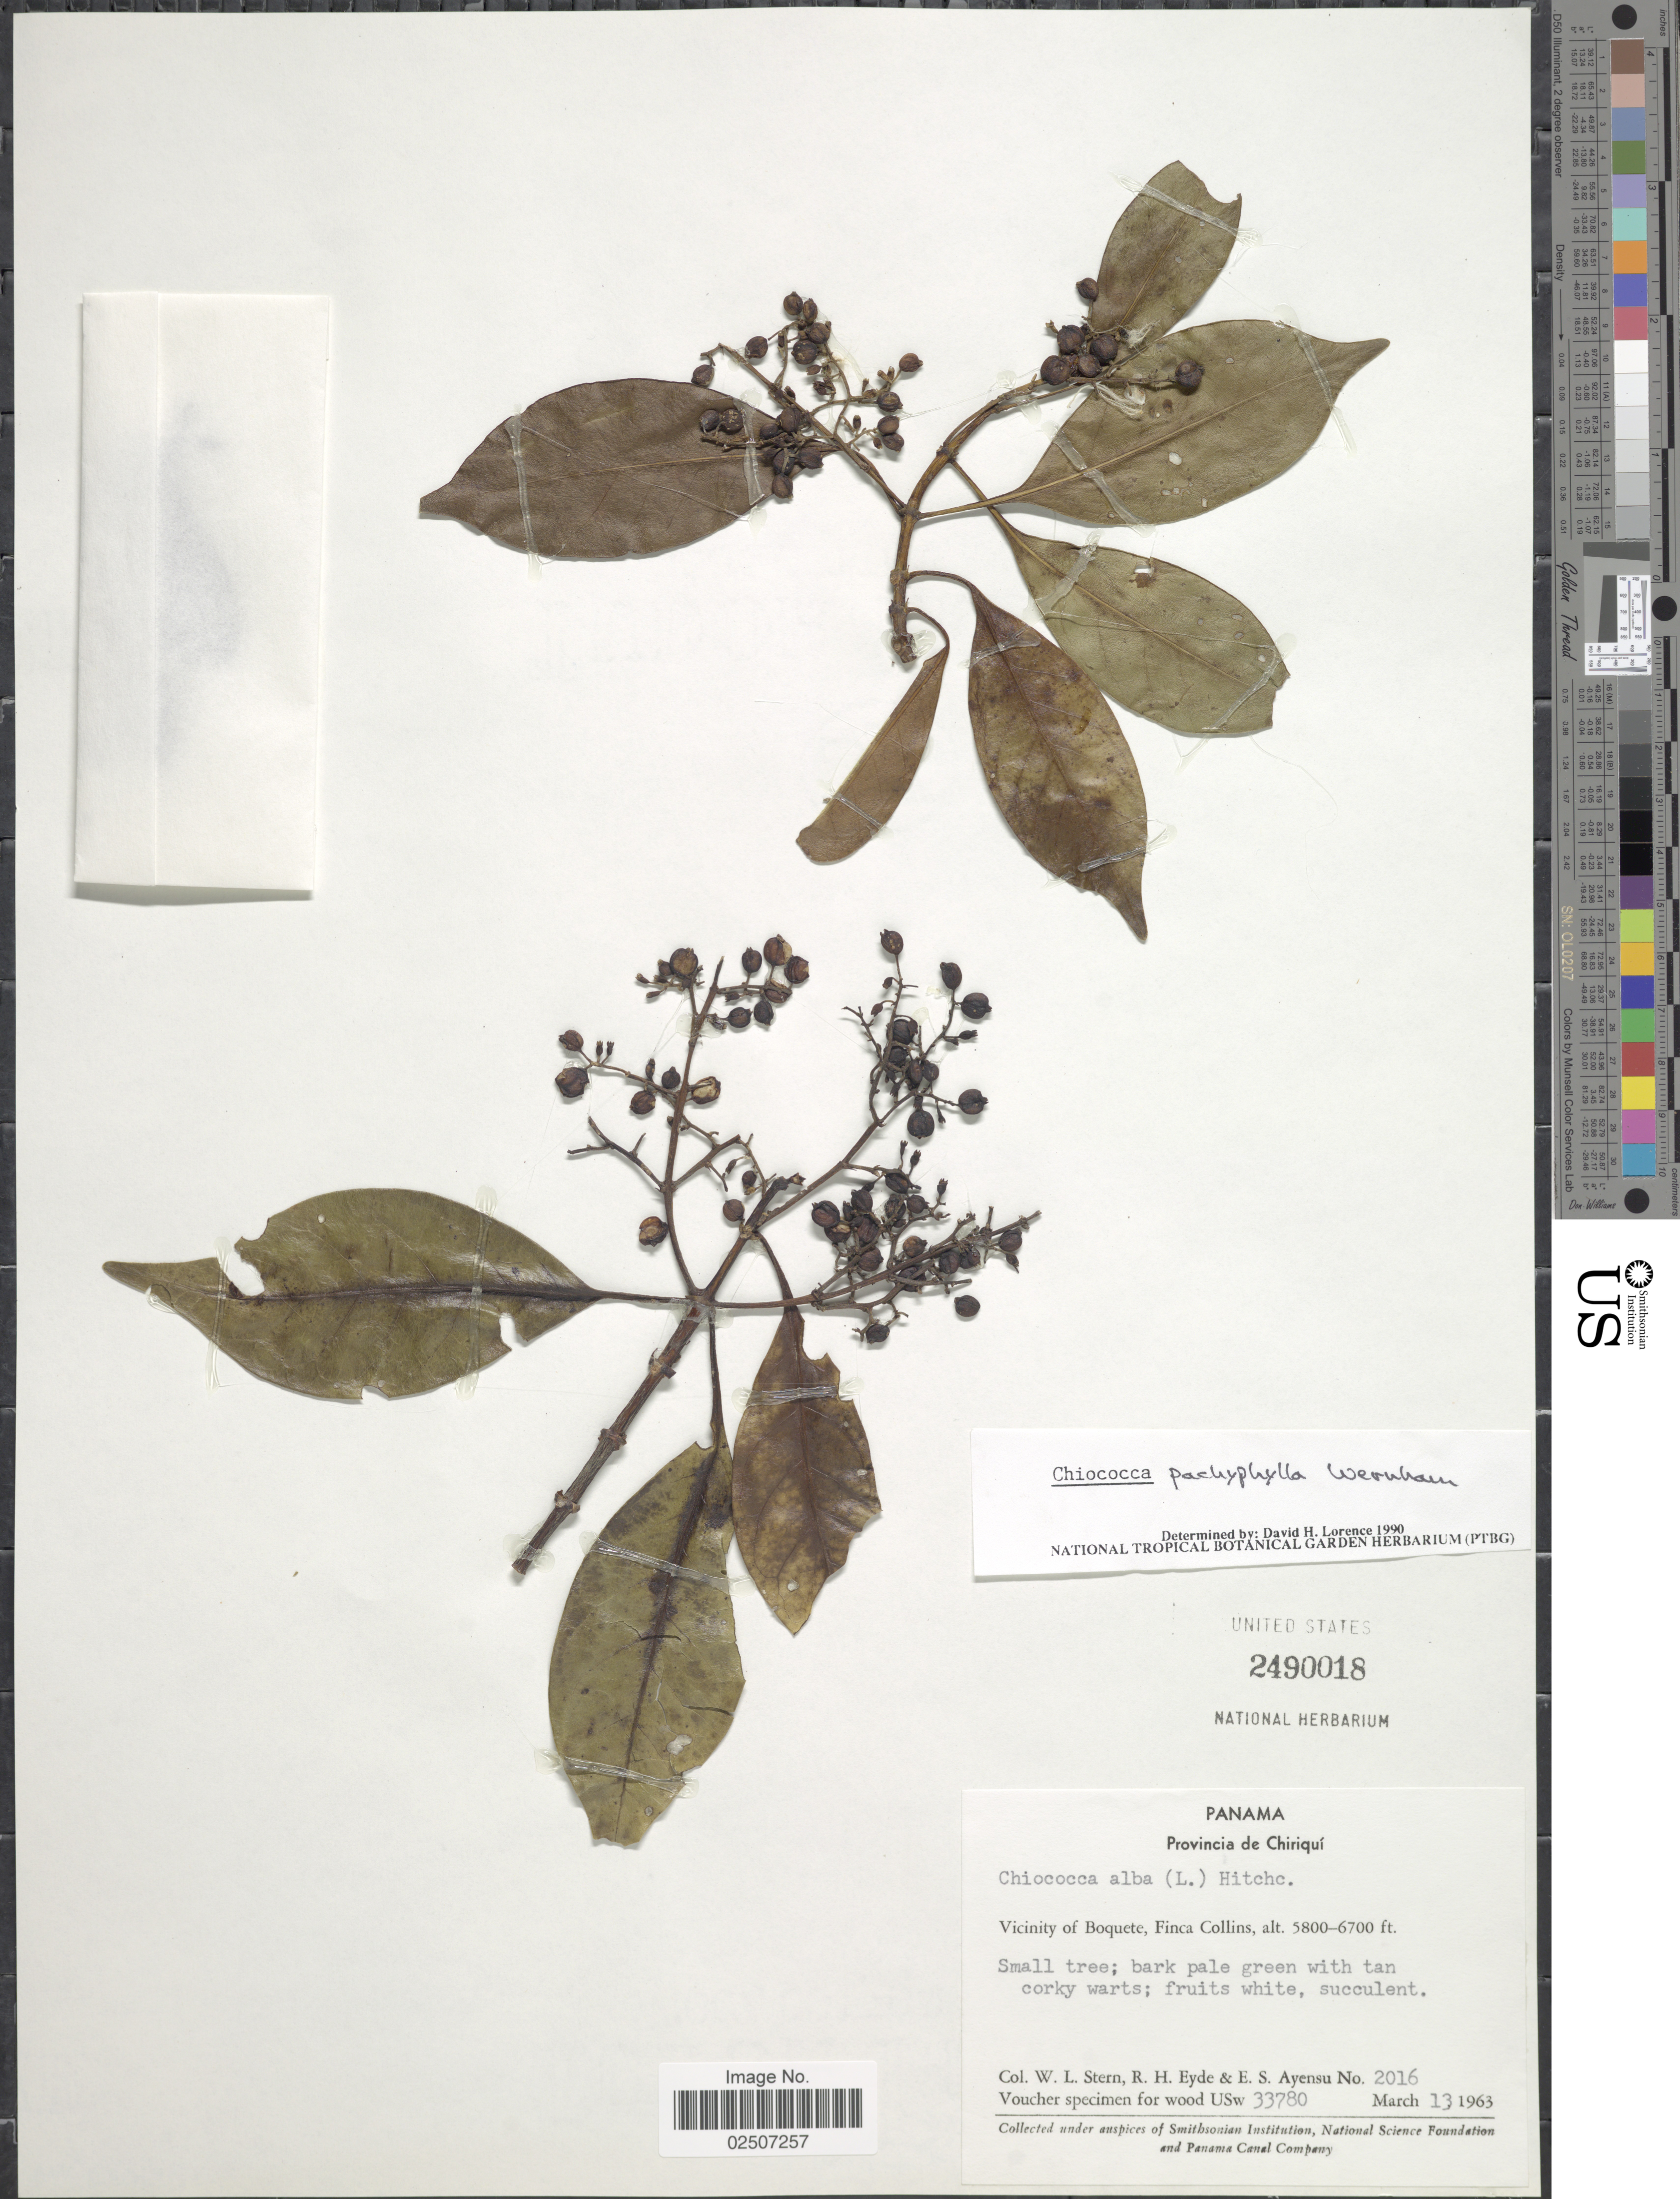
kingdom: Plantae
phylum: Tracheophyta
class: Magnoliopsida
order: Gentianales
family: Rubiaceae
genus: Chiococca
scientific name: Chiococca pachyphylla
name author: Wernham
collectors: W. L. Stern, R. H. Eyde & E. S. Ayensu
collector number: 2016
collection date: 1963-03-13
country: Panama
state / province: Chiriqui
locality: Provincia de Chiriqui. Vicinity of Boquete, Finca Collins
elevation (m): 1768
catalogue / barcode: US 2490018